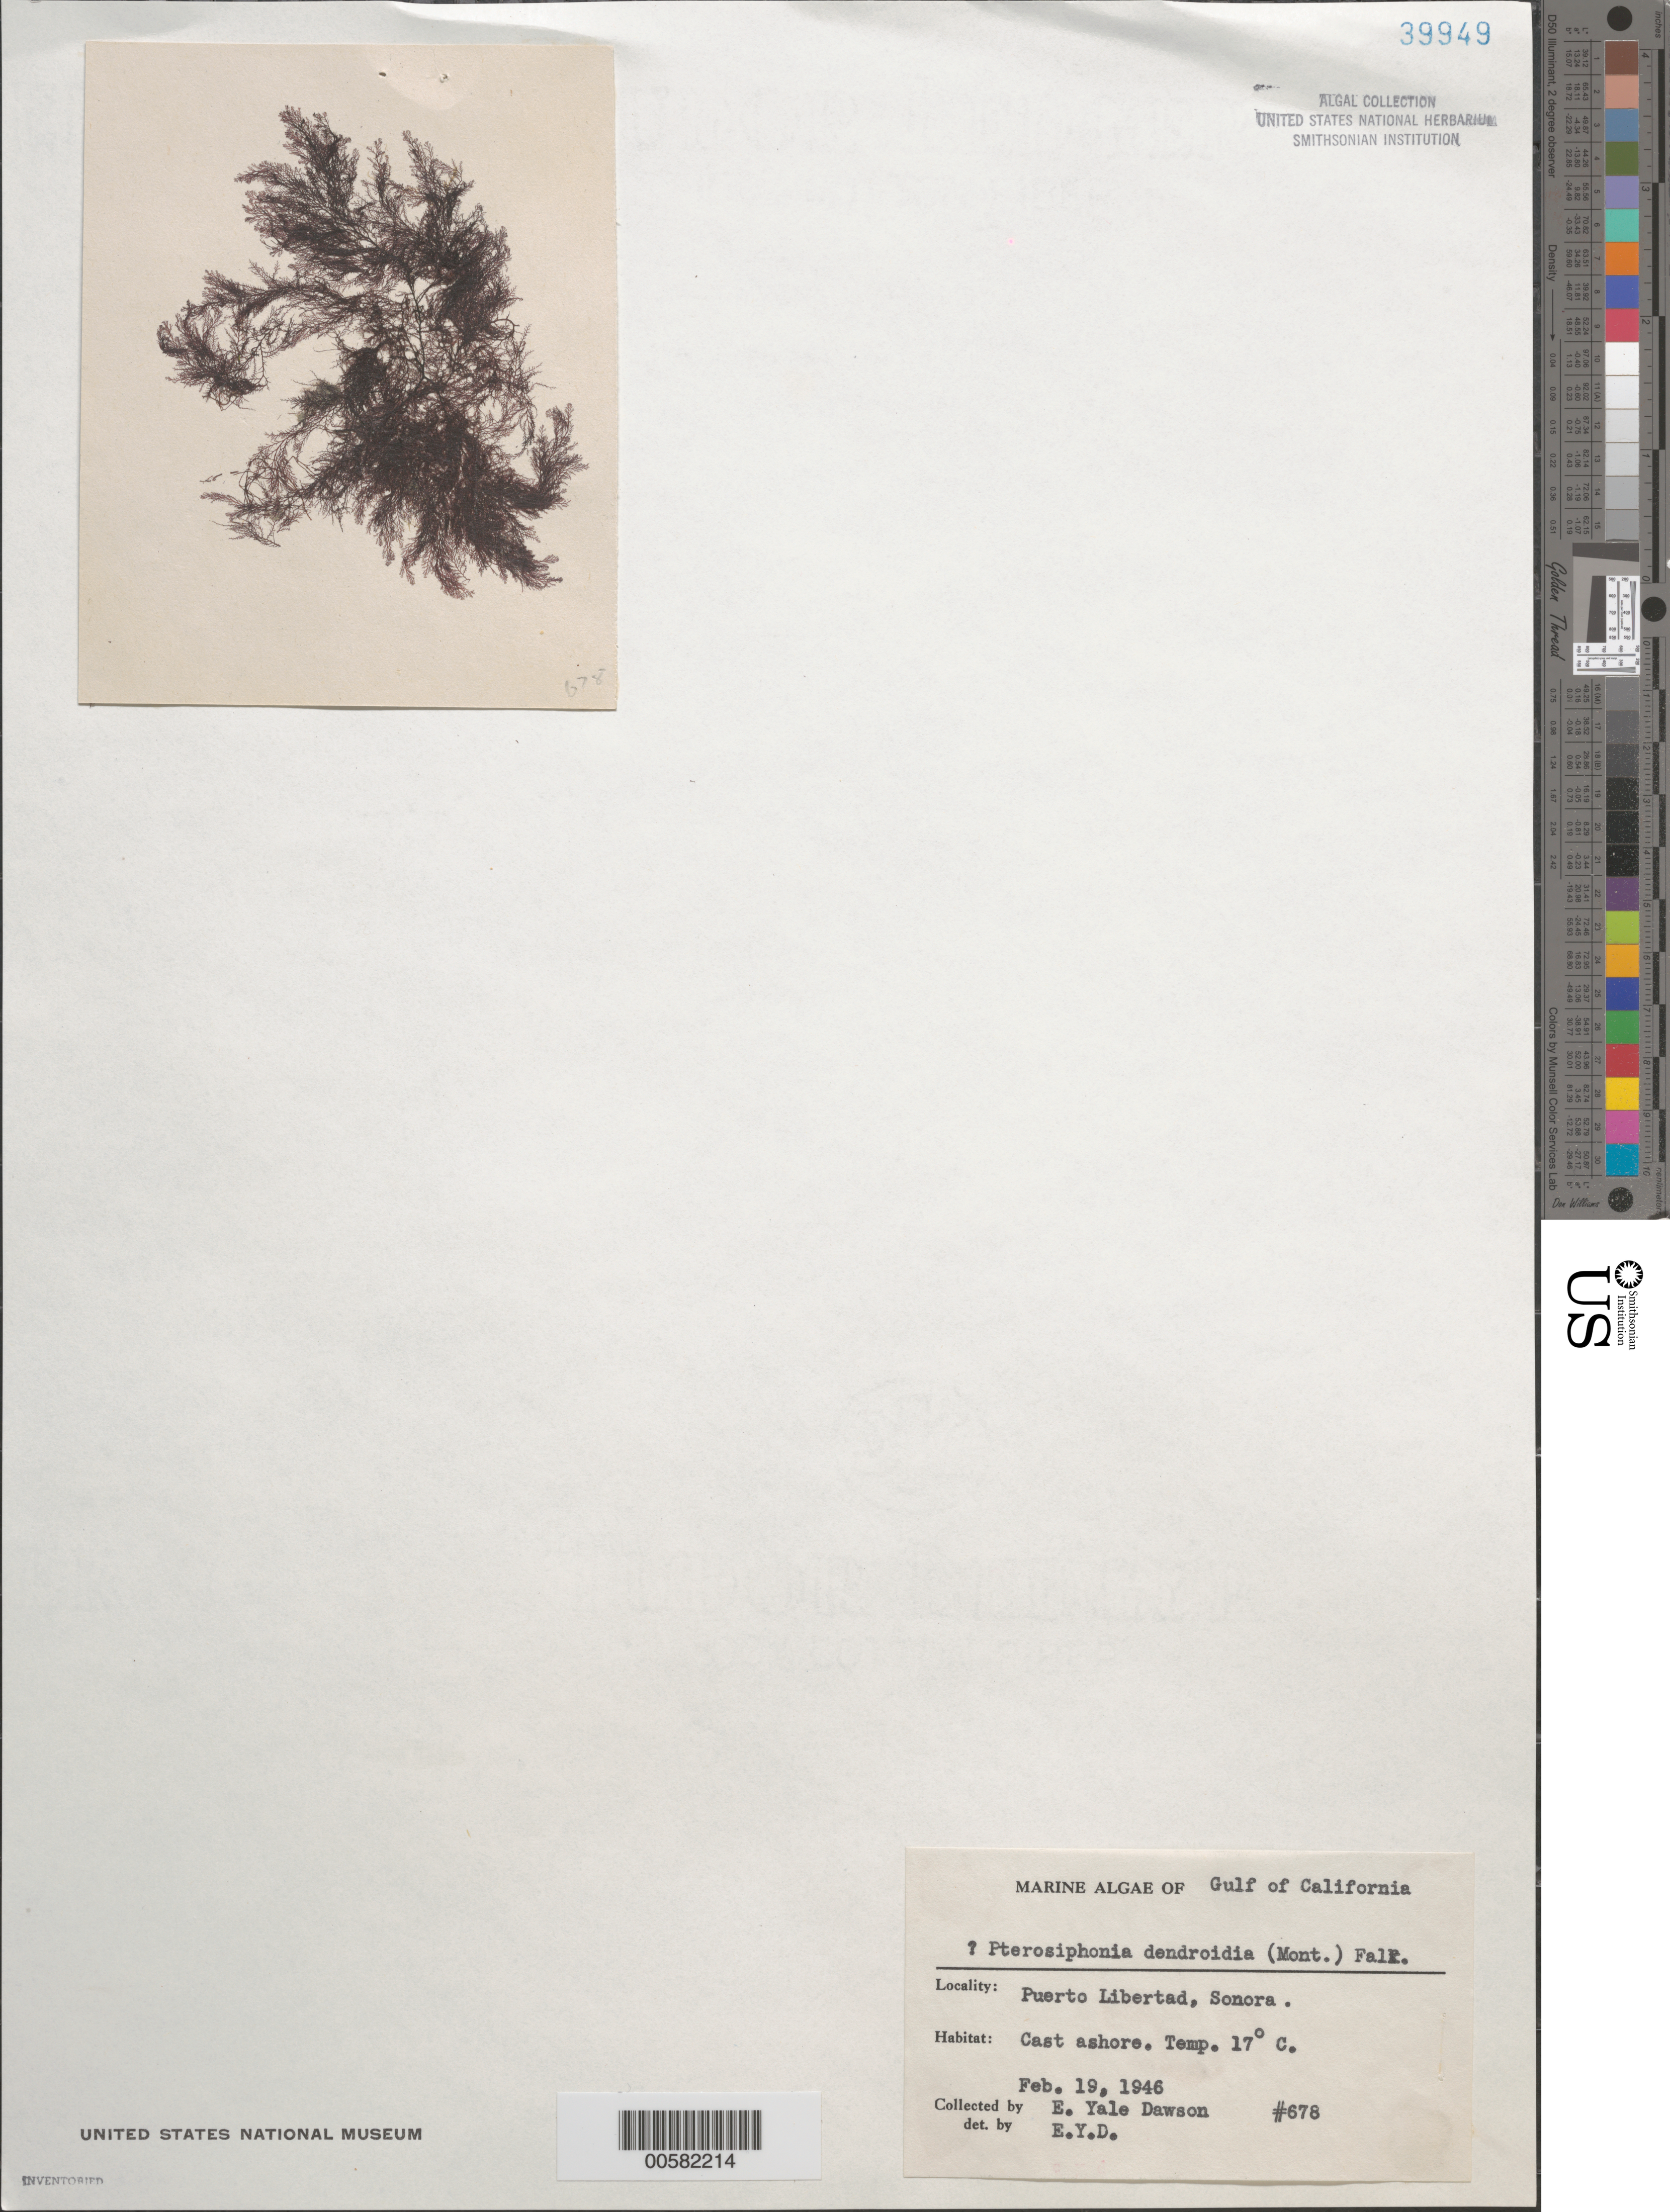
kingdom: Plantae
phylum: Rhodophyta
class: Florideophyceae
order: Ceramiales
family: Rhodomelaceae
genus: Symphyocladiella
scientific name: Symphyocladiella dendroidea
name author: (Montagne) Bustamante et al.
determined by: Algae name updating Project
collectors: E. Y. Dawson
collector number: EYD 678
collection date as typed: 19 Feb 1946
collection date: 1946-02-19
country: Mexico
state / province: Sonora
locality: Puerto Libertad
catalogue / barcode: US 39949